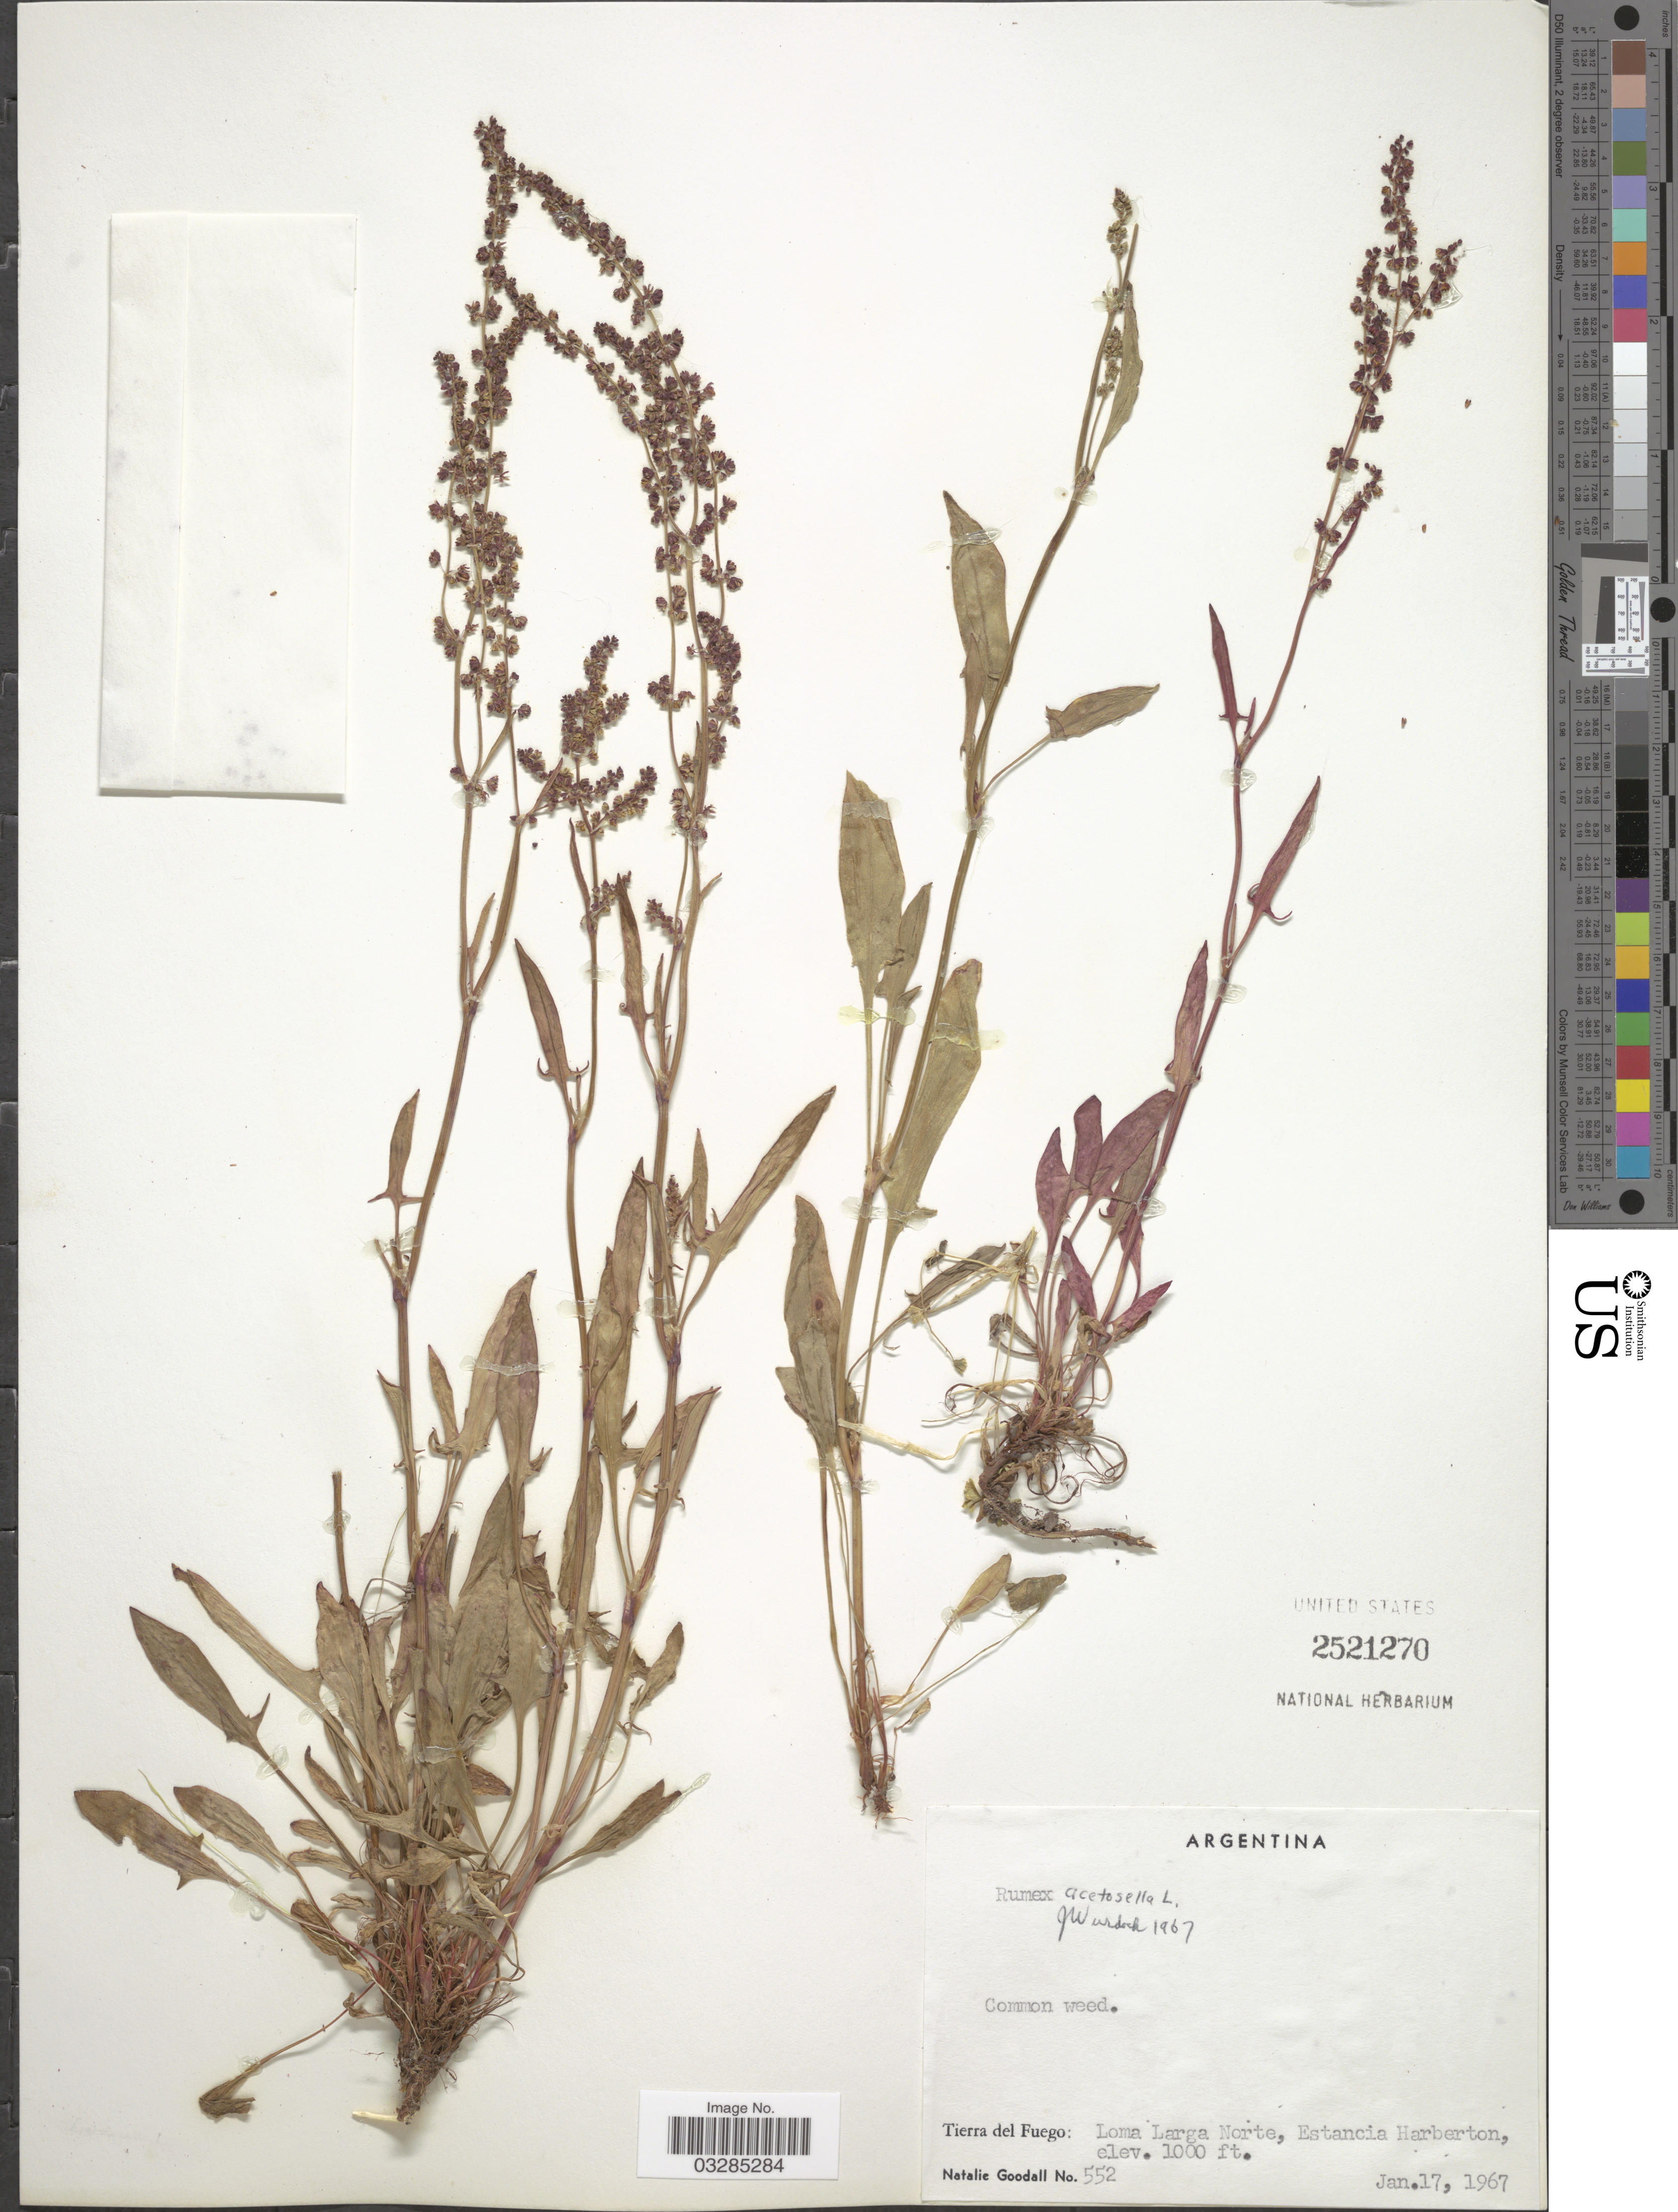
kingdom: Plantae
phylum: Tracheophyta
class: Magnoliopsida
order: Caryophyllales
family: Polygonaceae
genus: Rumex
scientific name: Rumex acetosella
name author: L.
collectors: N. Goodall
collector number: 552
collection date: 1967-01-17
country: Argentina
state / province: Tierra del Fuego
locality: Loma Larga Norte, Estancia Harberton.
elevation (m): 305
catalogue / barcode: US 2521270